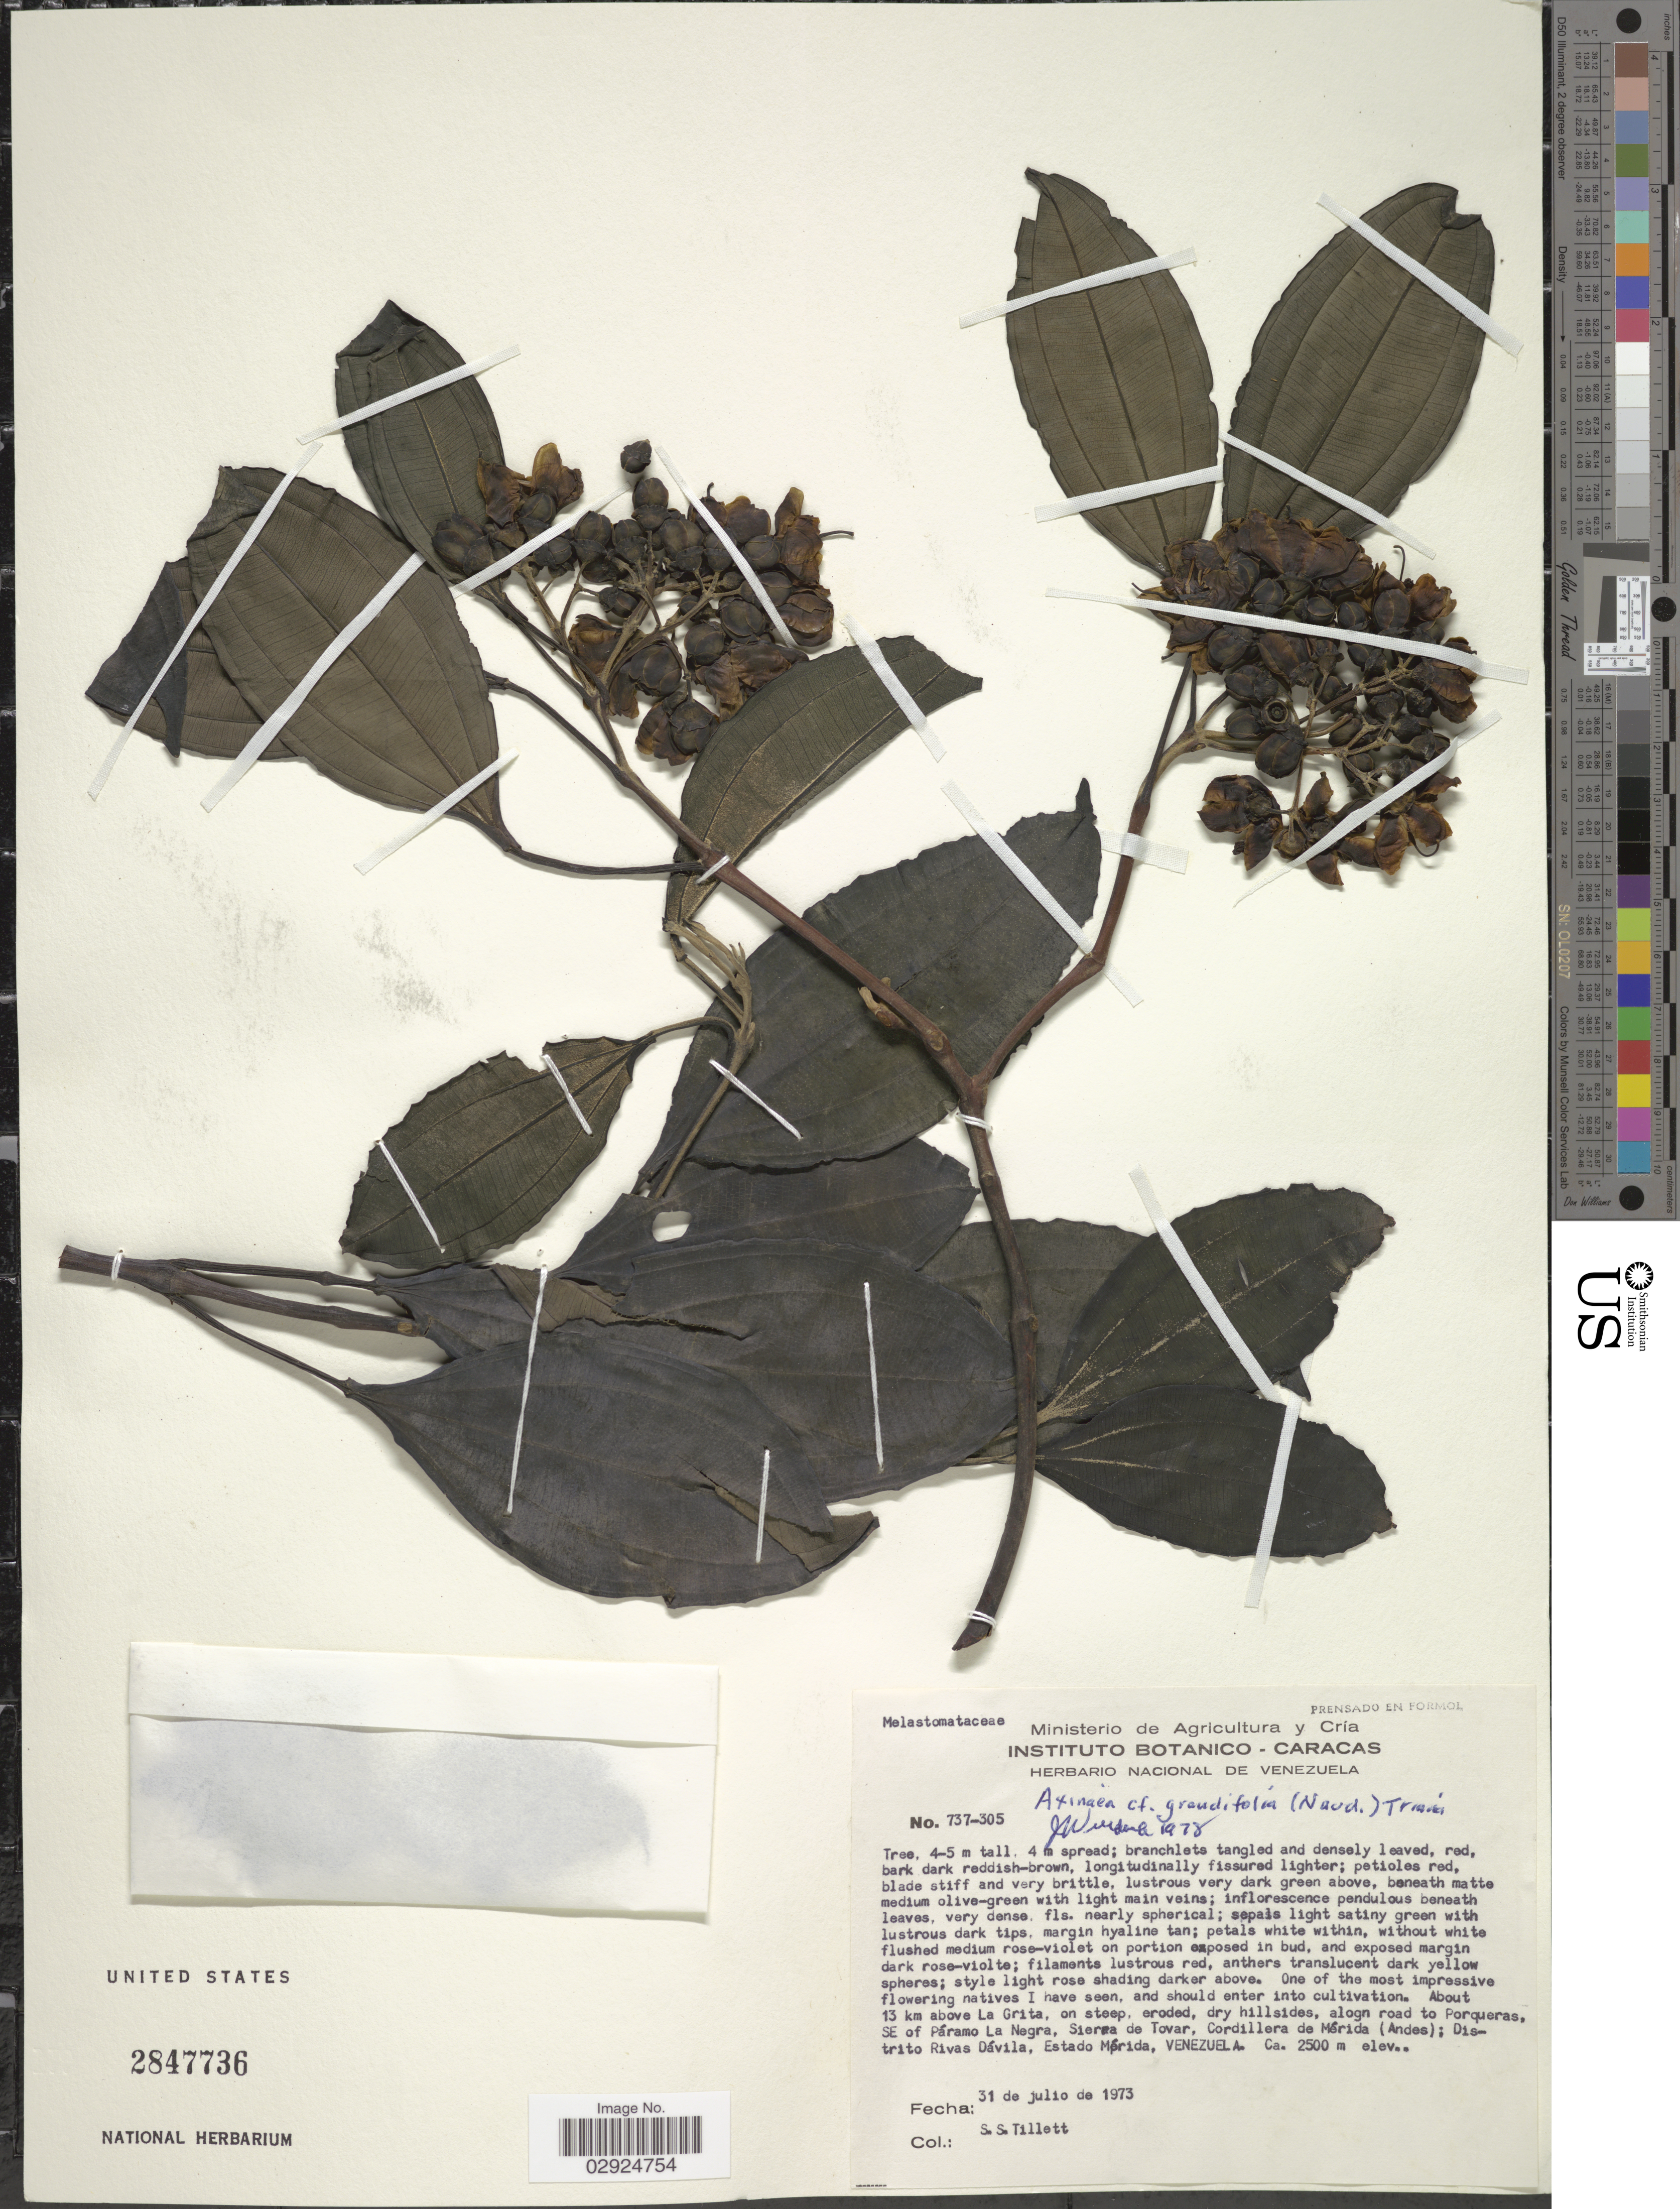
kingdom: Plantae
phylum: Tracheophyta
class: Magnoliopsida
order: Myrtales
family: Melastomataceae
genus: Axinaea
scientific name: Axinaea grandifolia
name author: (Naudin) Triana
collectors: S. S. Tillett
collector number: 737-305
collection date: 1973-07-31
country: Venezuela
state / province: Mérida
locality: About 13 km above La Grita, on steep, eroded, dry hillsides, along road to Porqueras, SE of Páramo La Negra, Sierra de Tovar, Cordillera de Mérida (Andes); Distrito Rivas Dávila, Estado Mérida.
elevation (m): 2500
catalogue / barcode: US 2847736